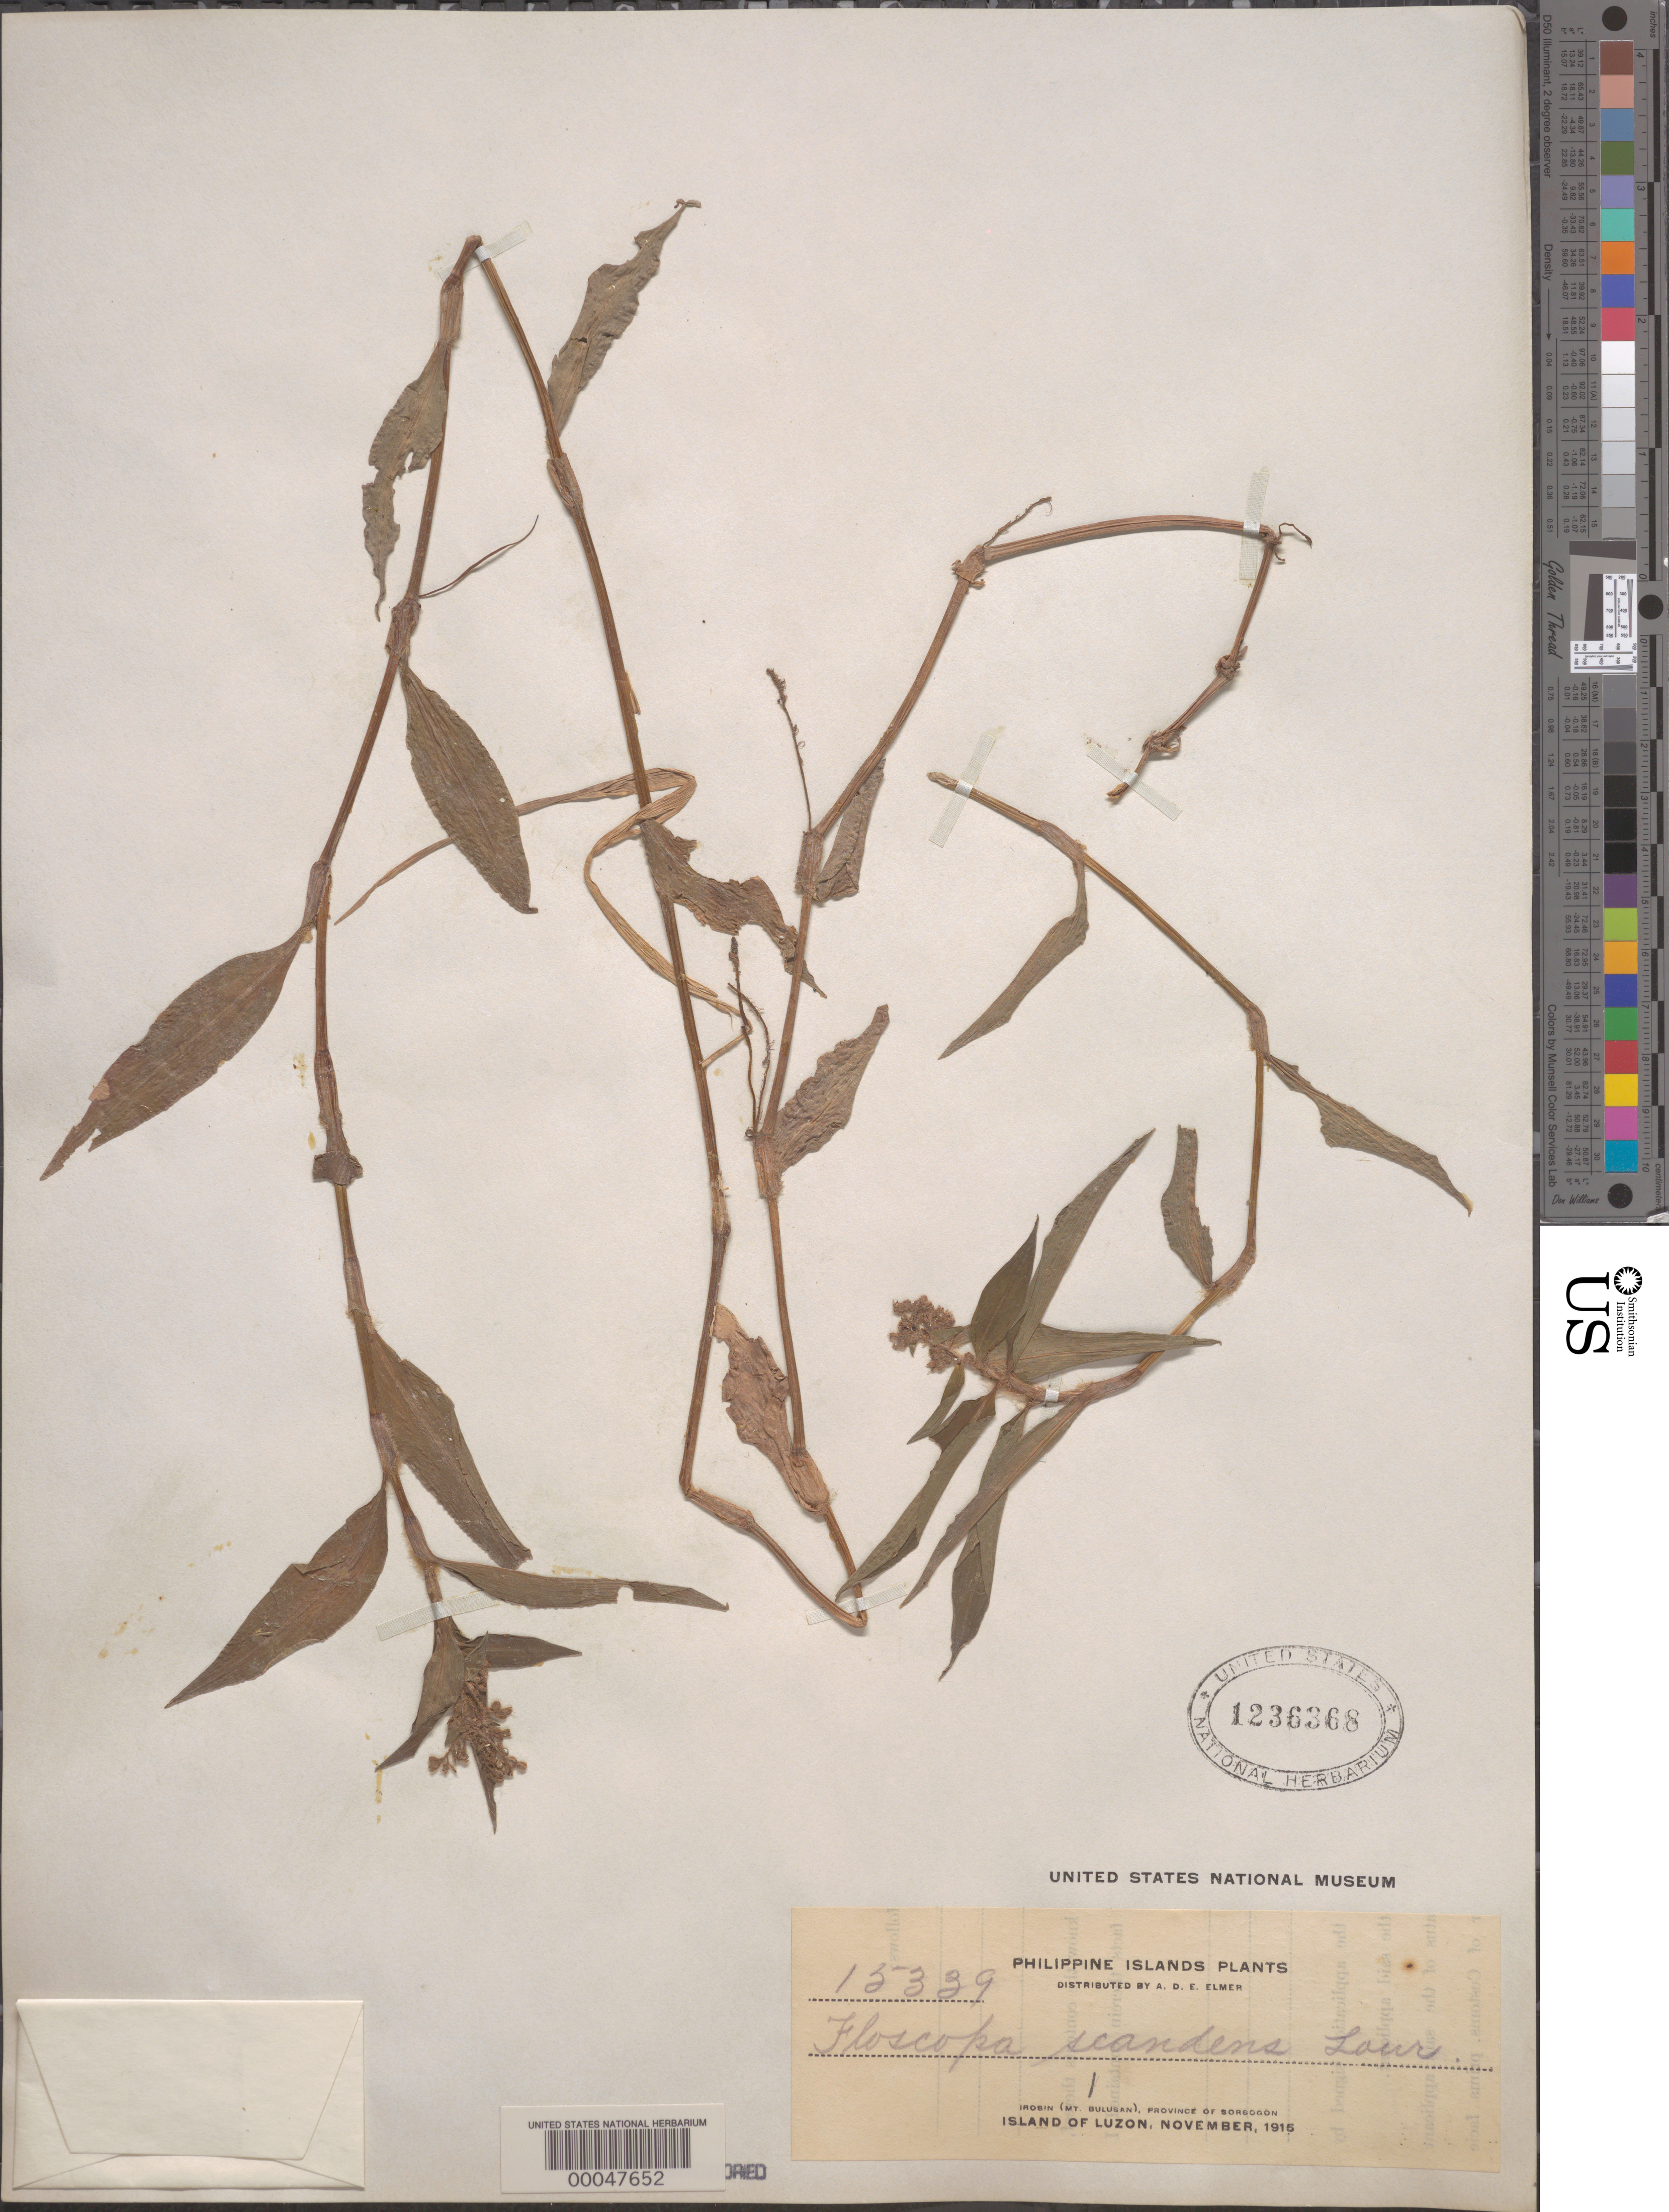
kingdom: Plantae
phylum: Tracheophyta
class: Liliopsida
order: Commelinales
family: Commelinaceae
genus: Floscopa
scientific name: Floscopa scandens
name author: Lour.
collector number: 15339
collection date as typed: Nov 1915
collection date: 1915-11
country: Philippines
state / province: Bicol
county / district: Sorsogon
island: Luzon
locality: Irosin, Mt. Bulusan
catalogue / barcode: US 1236368